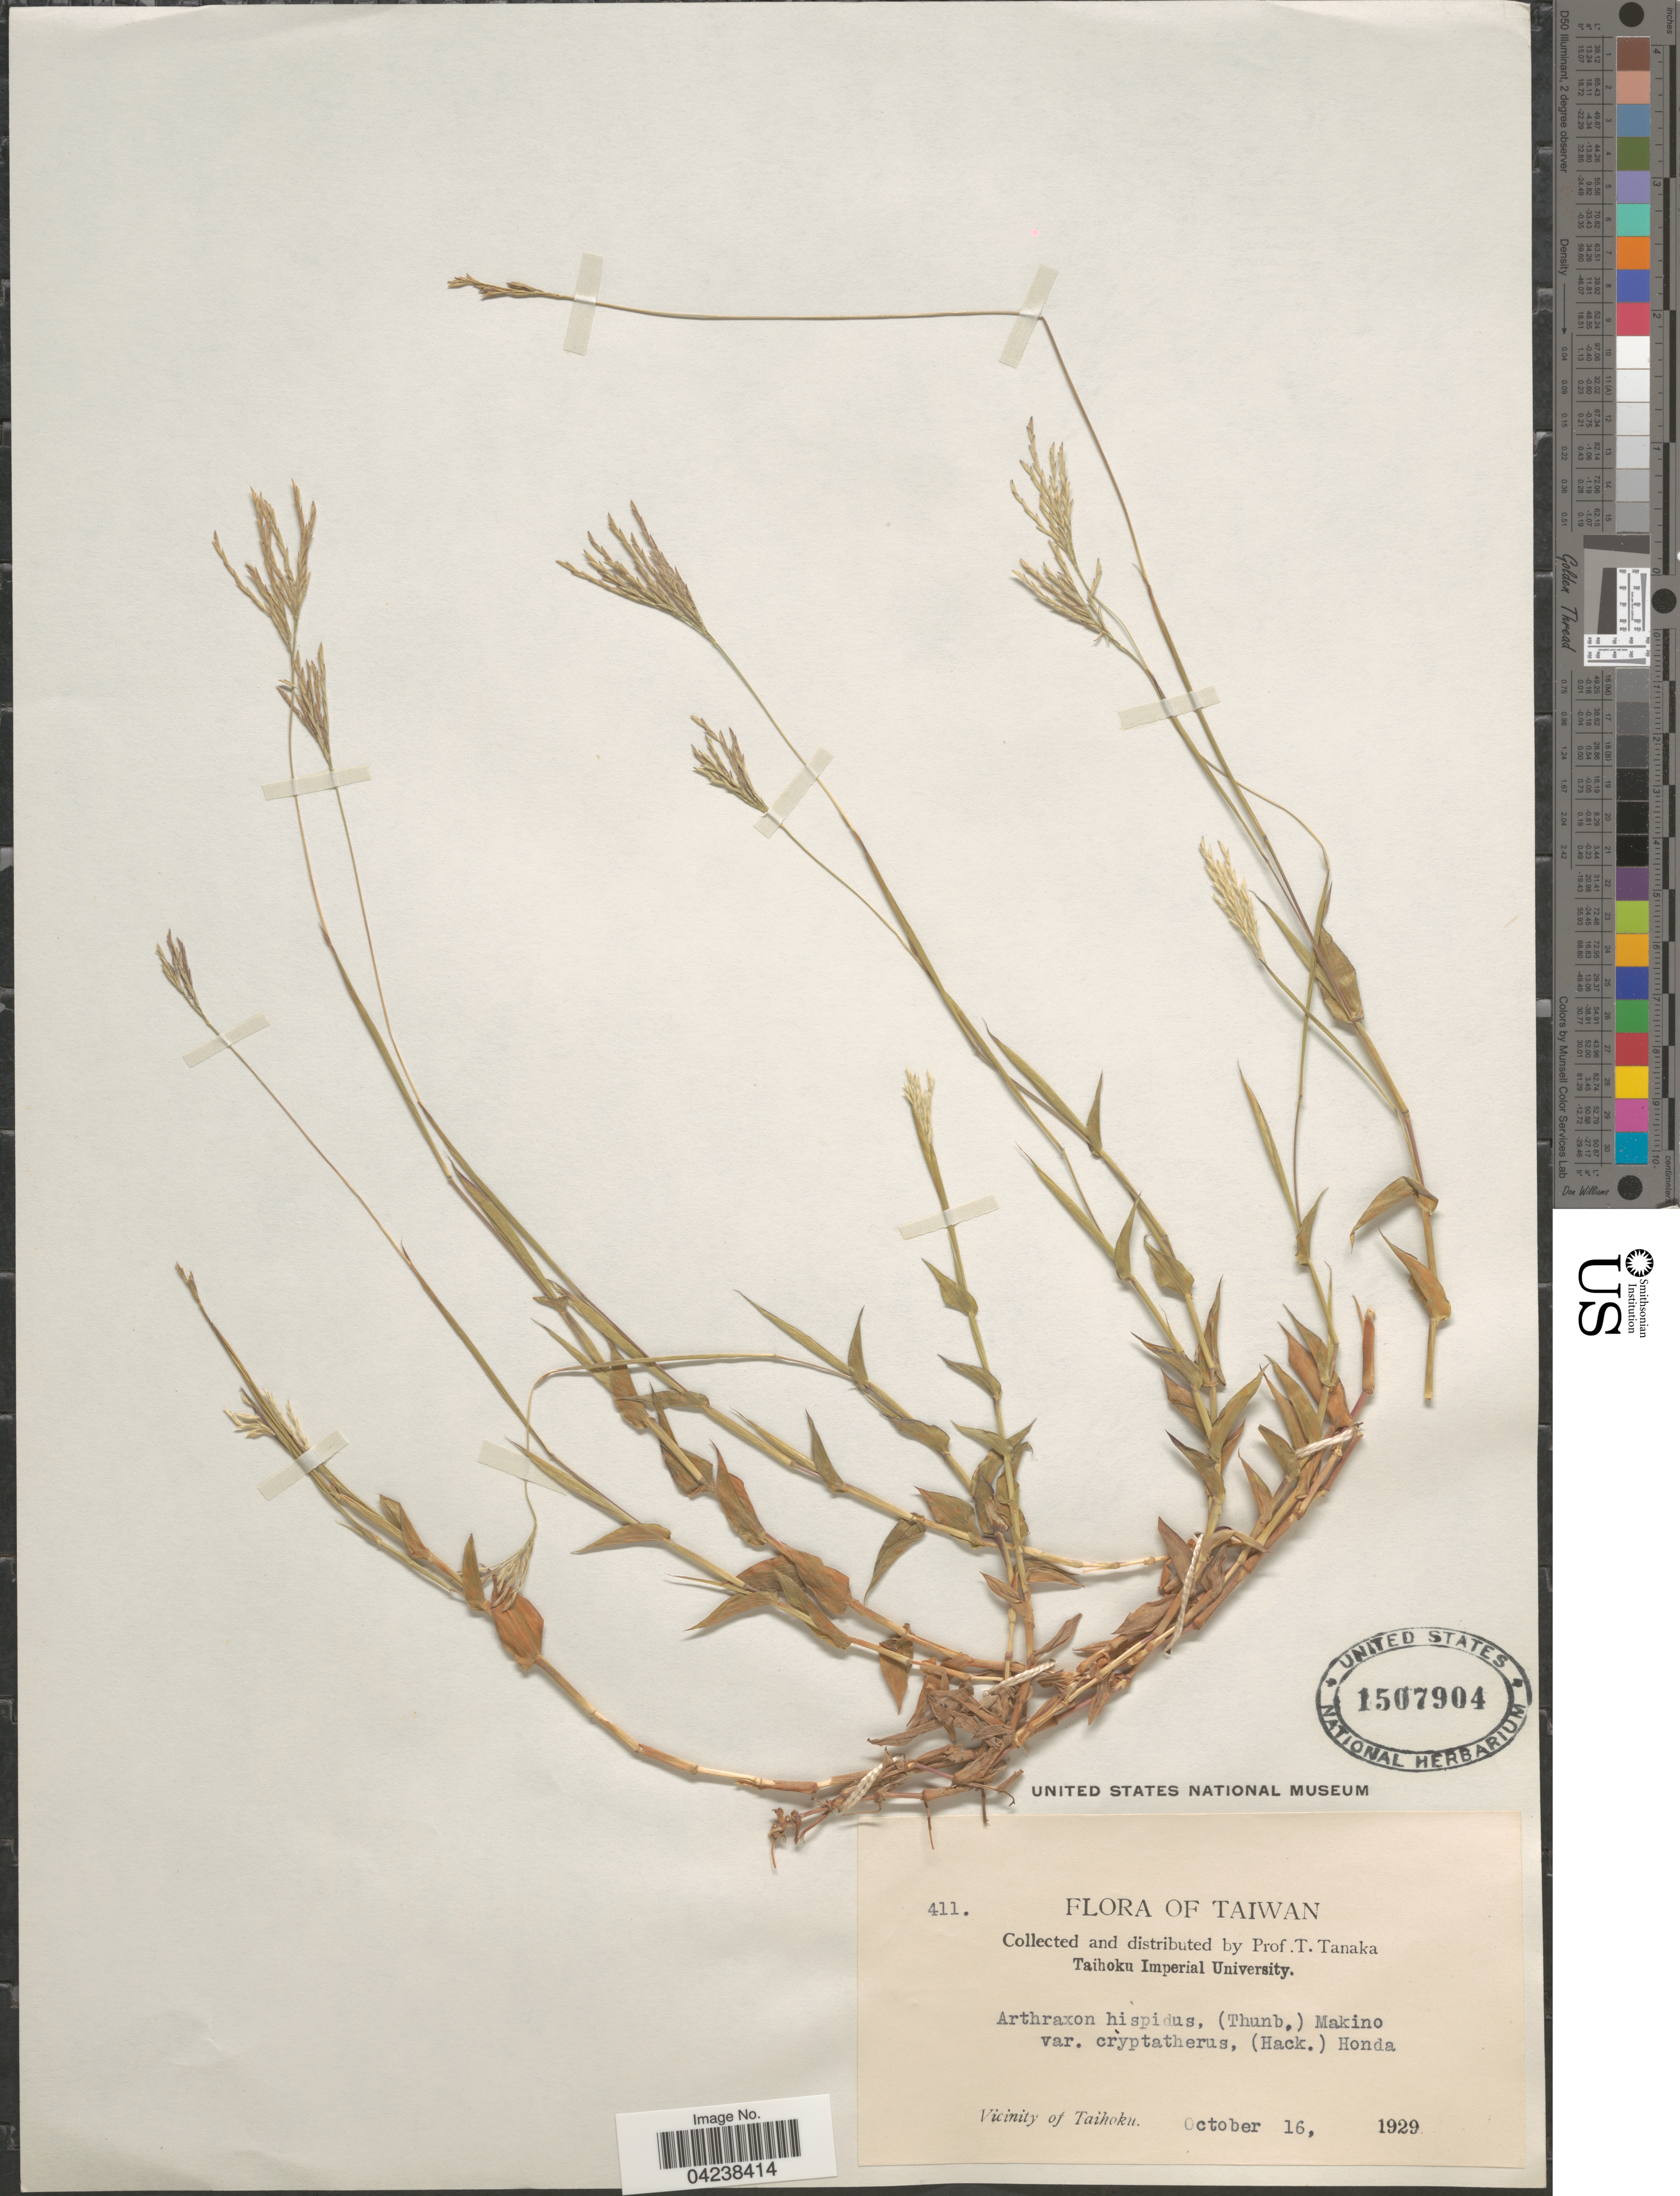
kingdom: Plantae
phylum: Tracheophyta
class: Liliopsida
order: Poales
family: Poaceae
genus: Arthraxon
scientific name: Arthraxon hispidus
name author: (Thunb.) Makino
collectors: T. Tanaka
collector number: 411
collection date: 1929-10-16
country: Taiwan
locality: Vicinity of Taihoku.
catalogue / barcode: US 1507904